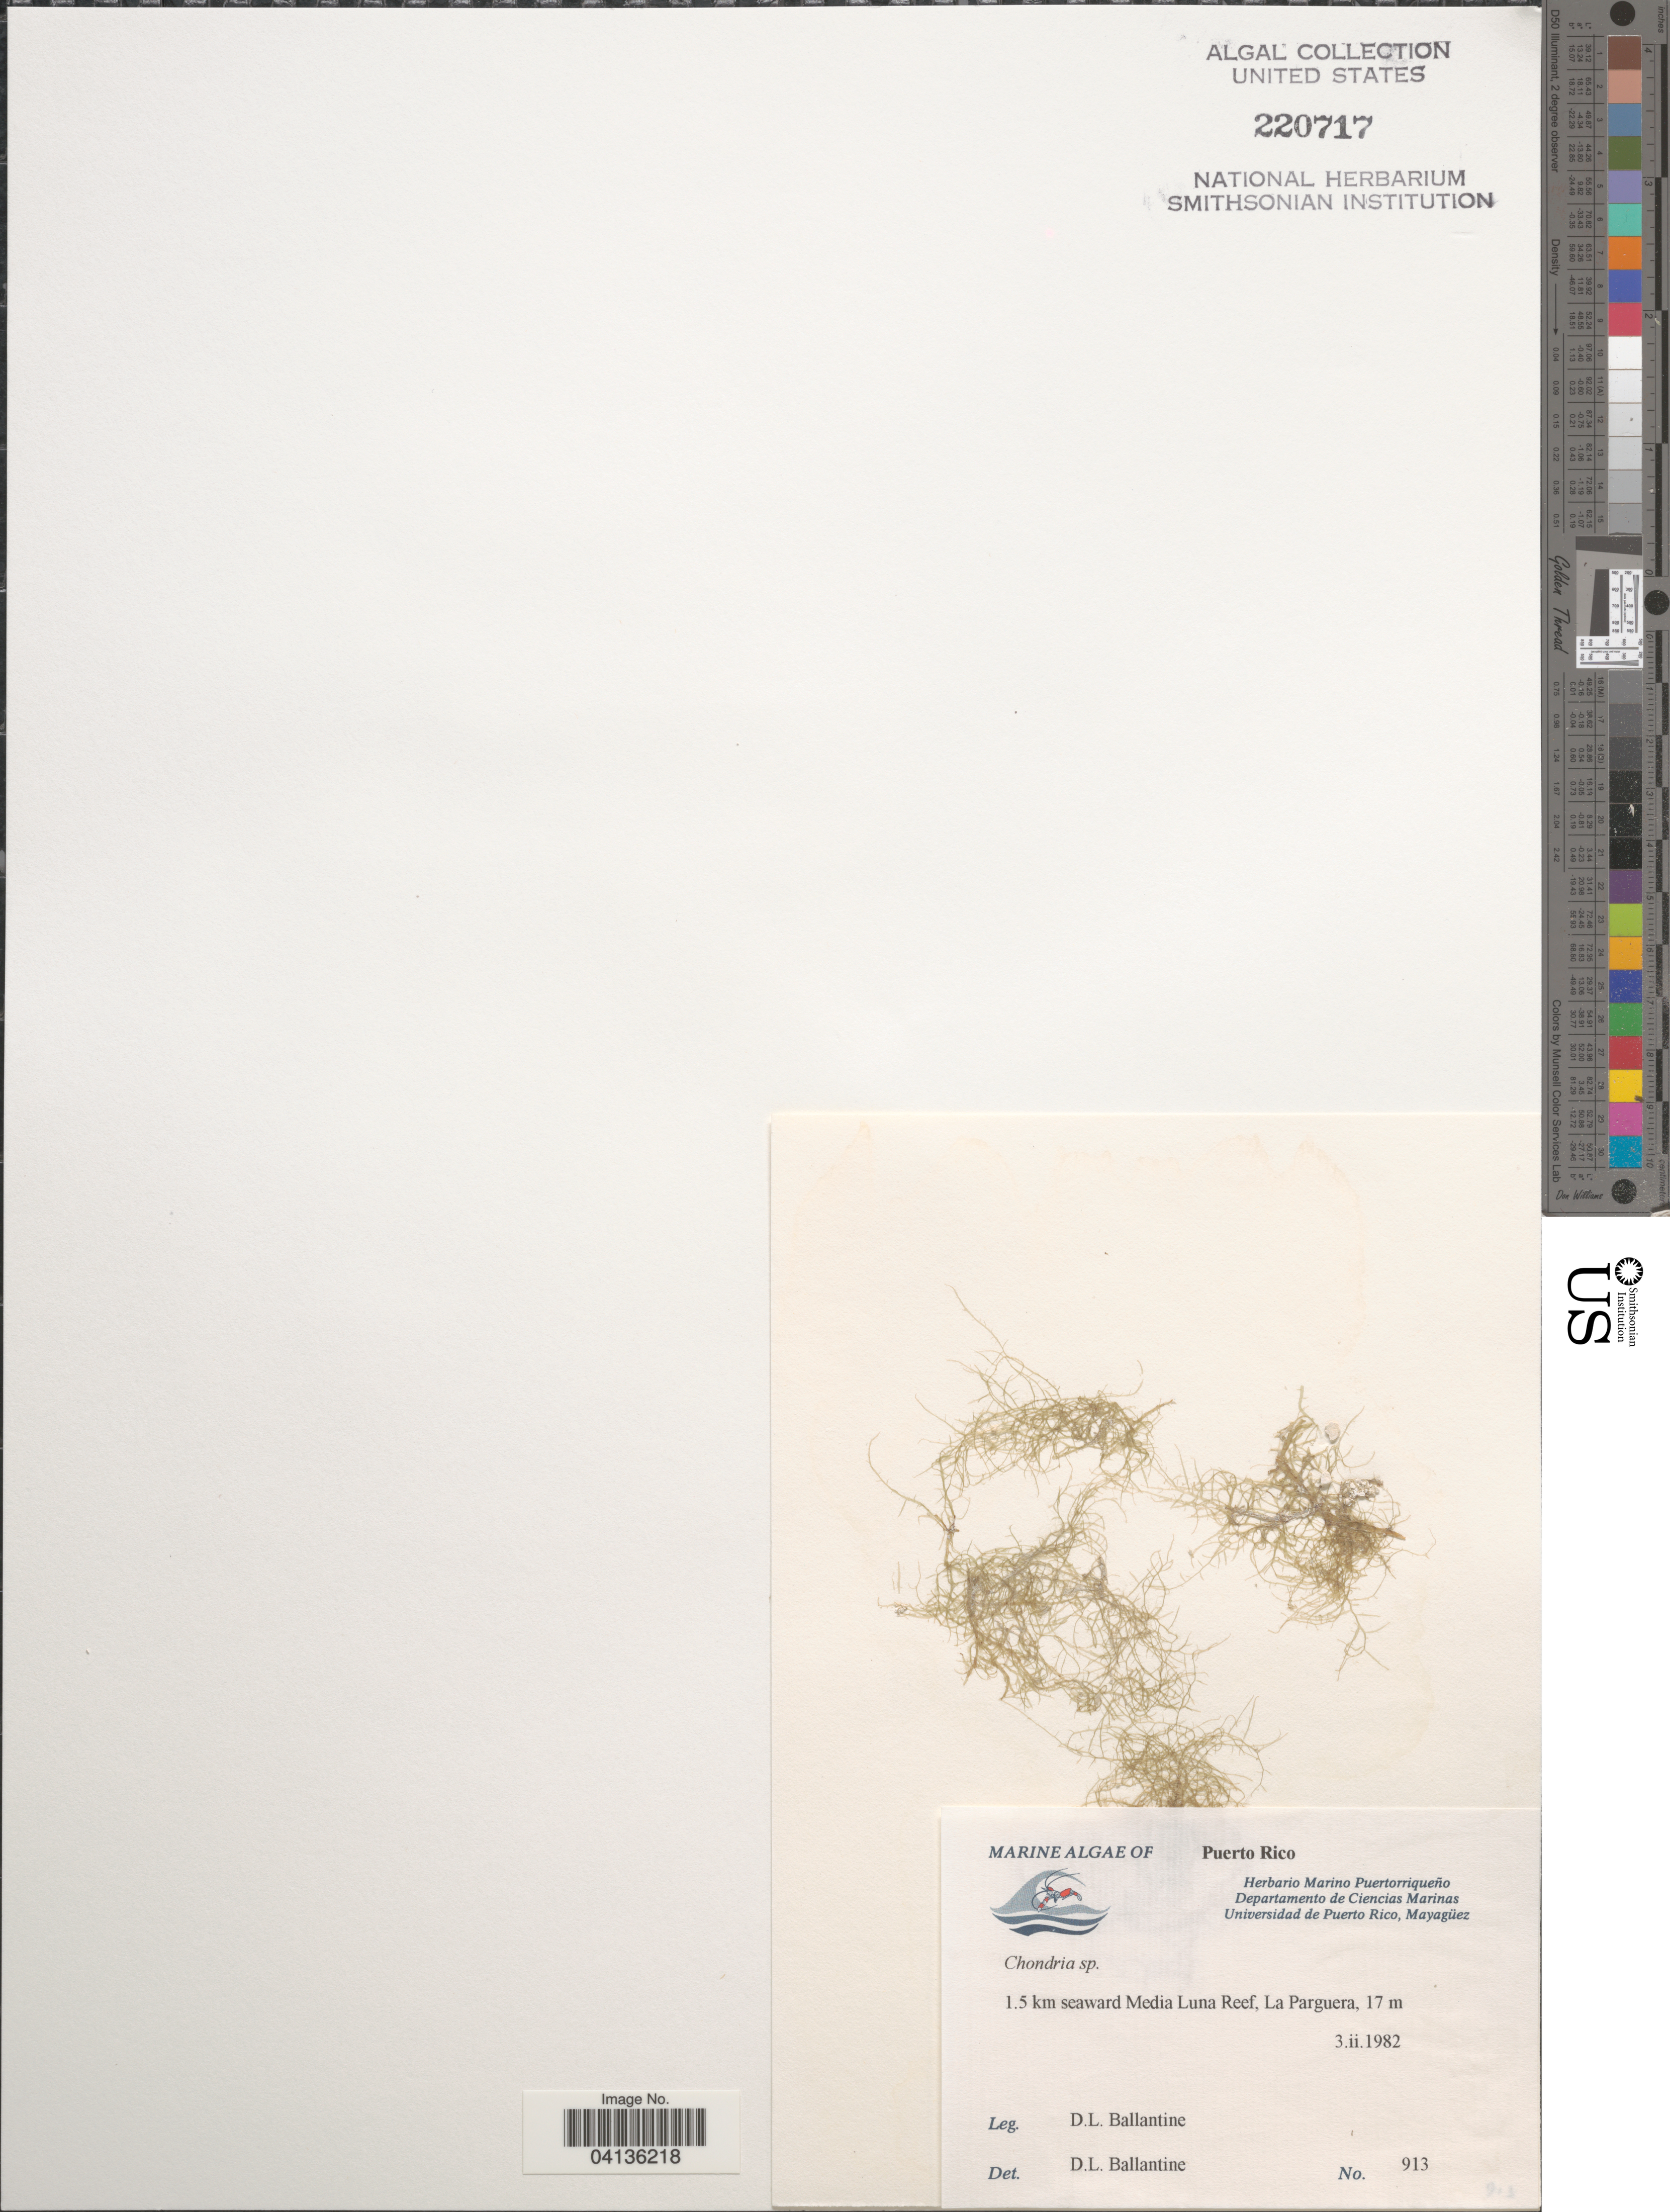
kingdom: Plantae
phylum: Rhodophyta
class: Florideophyceae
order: Ceramiales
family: Rhodomelaceae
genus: Chondria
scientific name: Chondria sp.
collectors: D.L. Ballantine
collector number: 913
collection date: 1982-02-03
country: Puerto Rico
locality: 1.5 km seaward Media Luna Reef, La Parguera.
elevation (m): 17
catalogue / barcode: US 220717